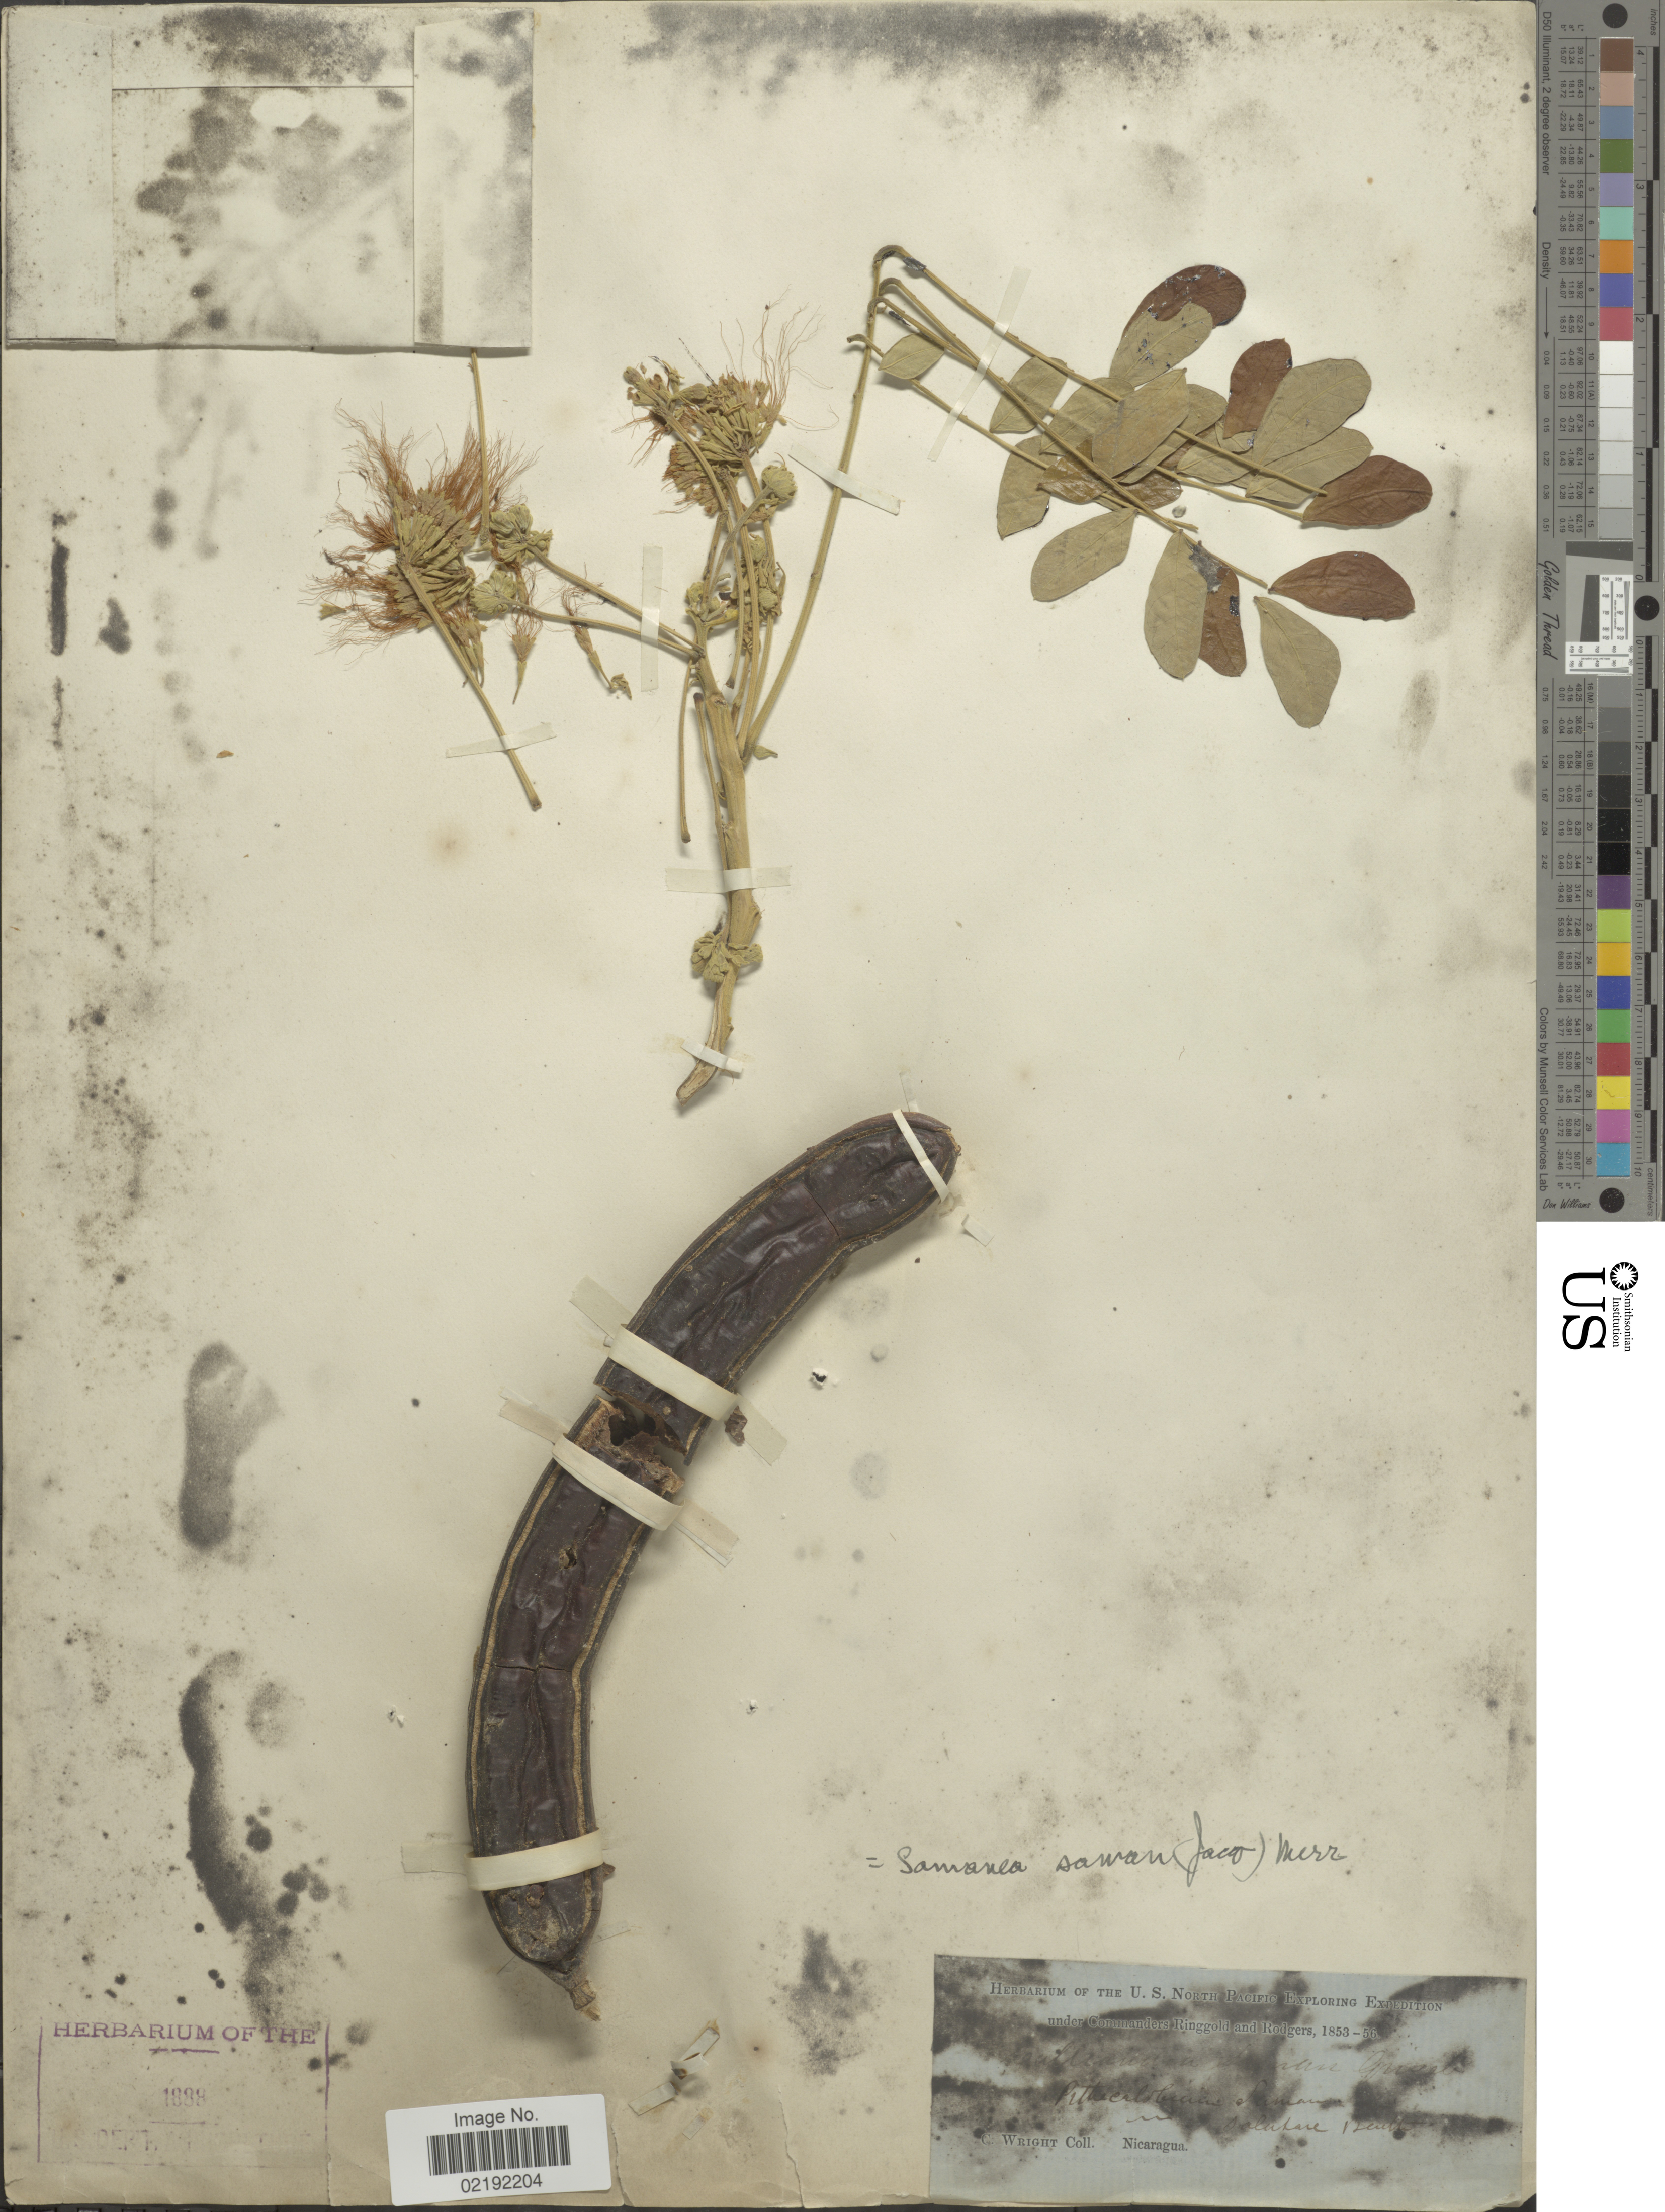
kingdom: Plantae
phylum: Tracheophyta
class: Magnoliopsida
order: Fabales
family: Fabaceae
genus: Samanea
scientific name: Samanea saman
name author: (Jacq.) Merr.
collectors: C. Wright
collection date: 1853/1856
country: Nicaragua